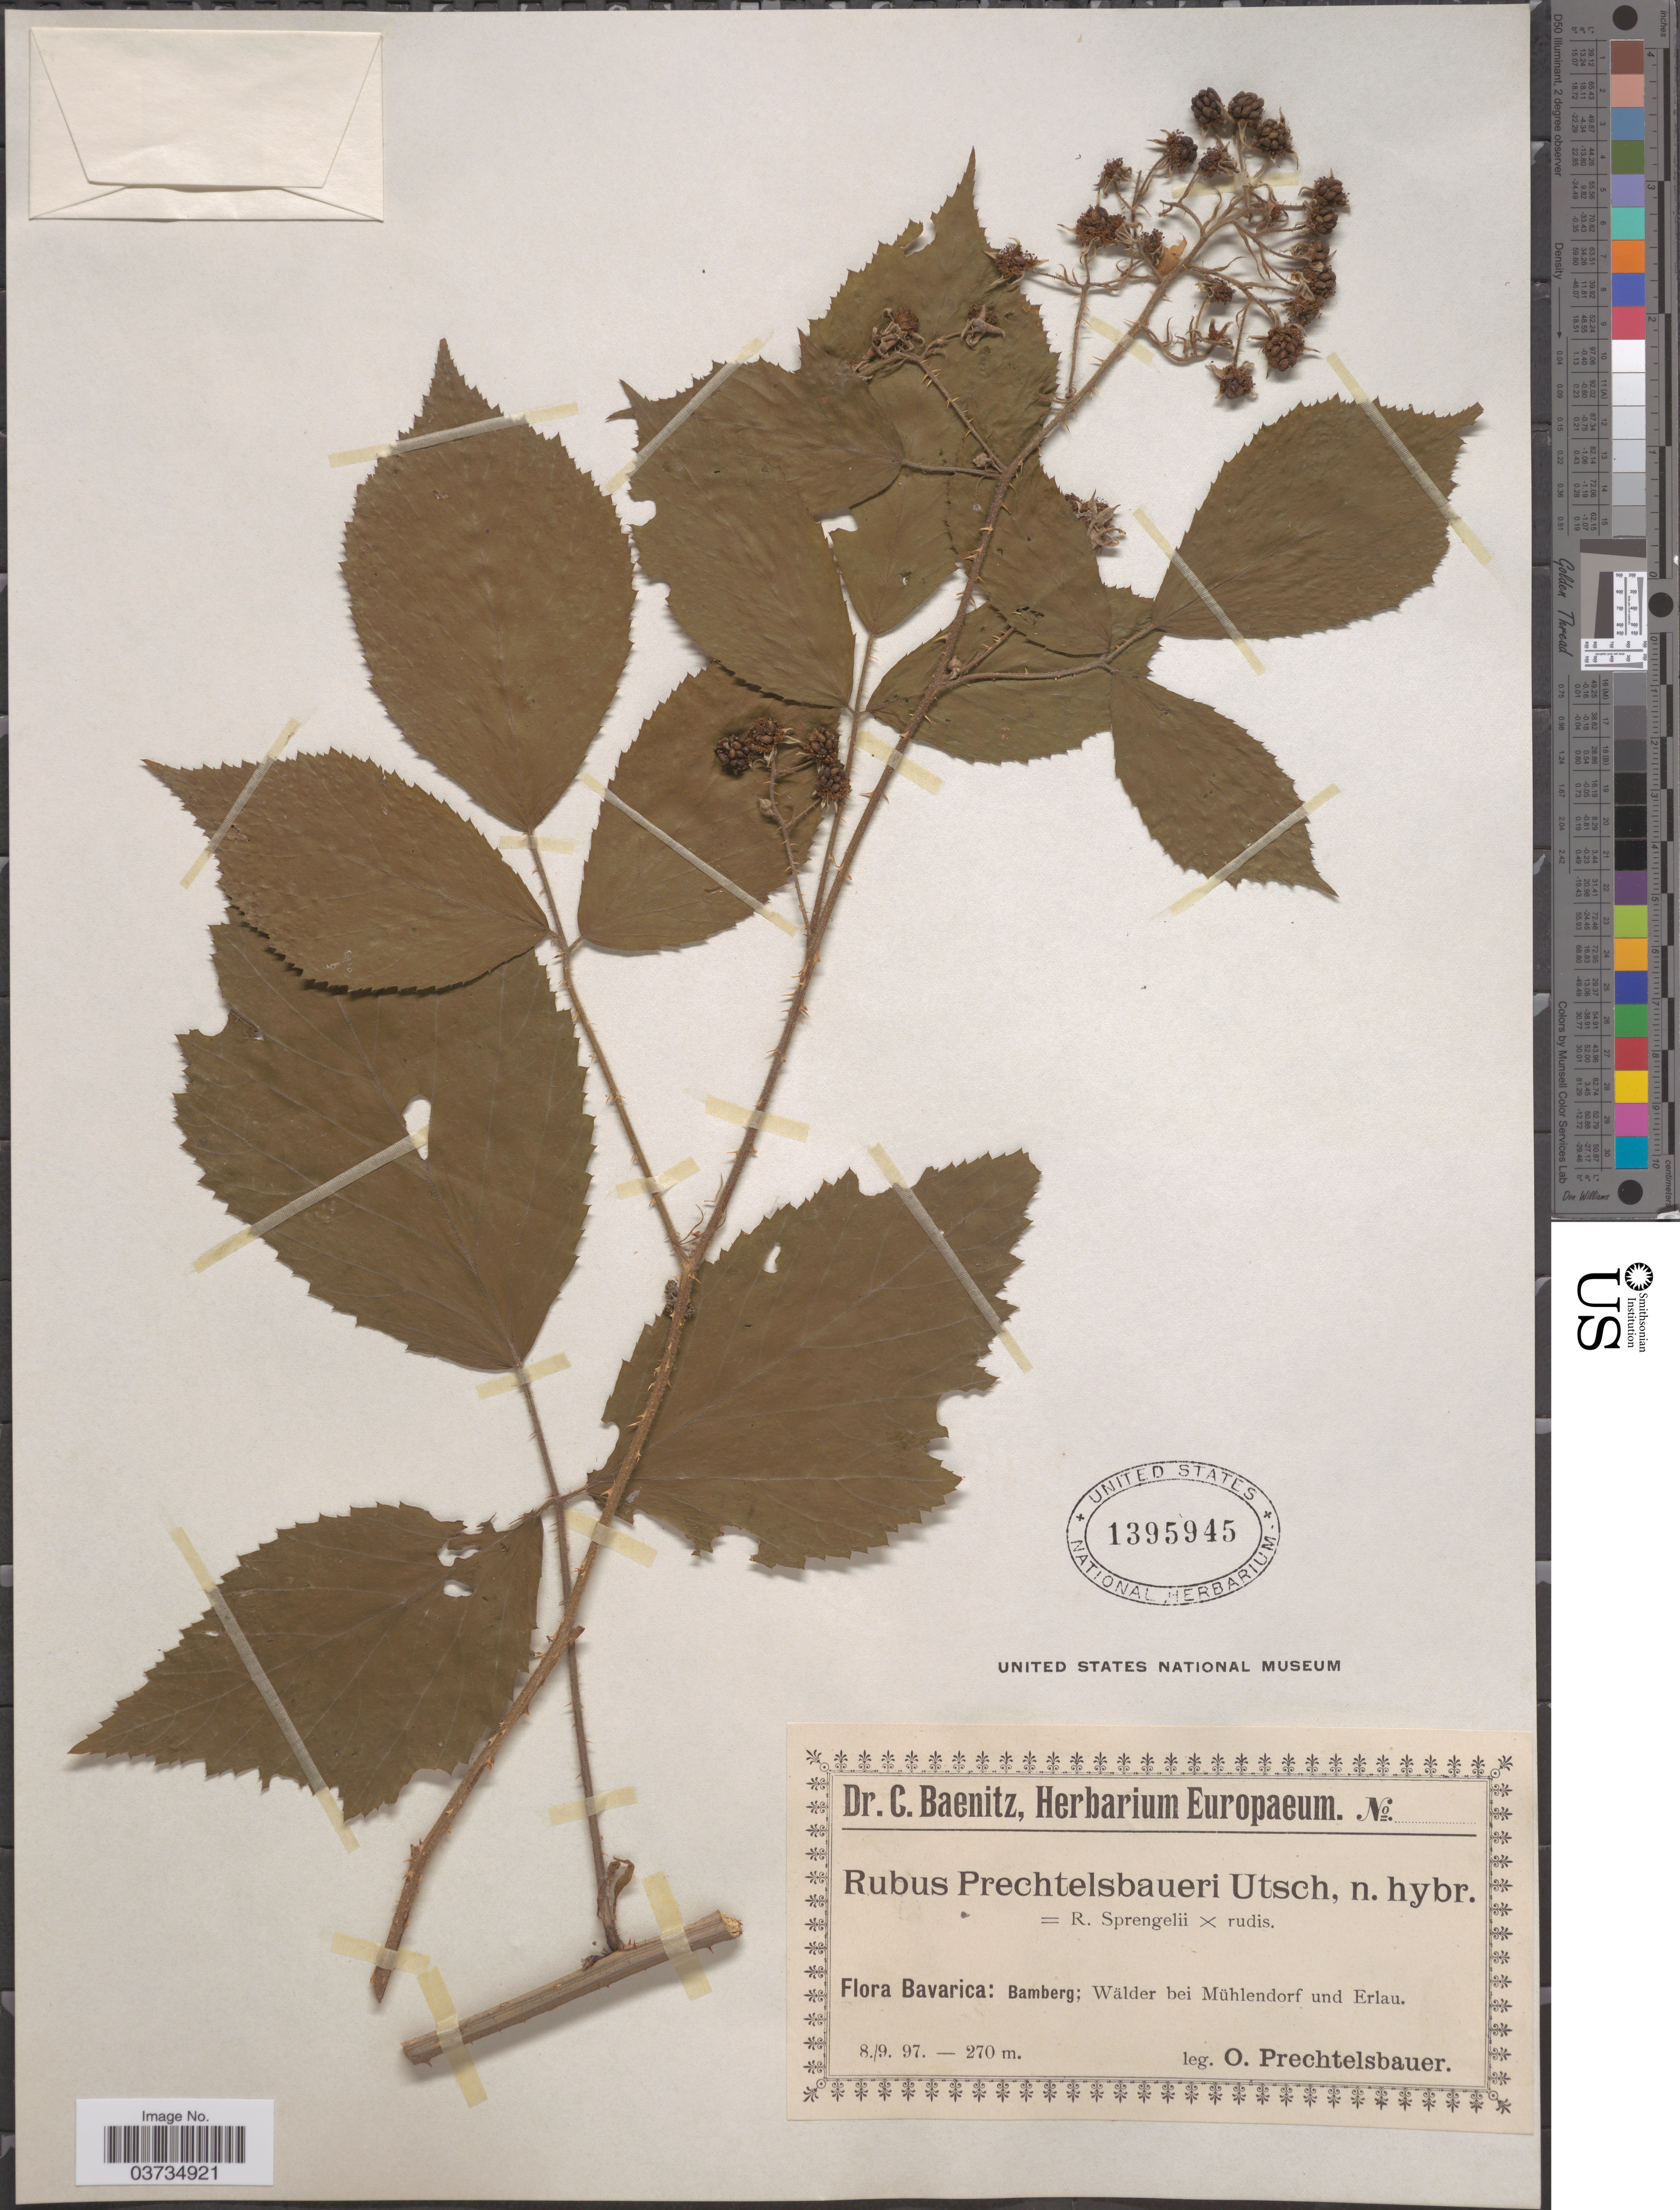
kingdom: Plantae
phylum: Tracheophyta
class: Magnoliopsida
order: Rosales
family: Rosaceae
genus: Rubus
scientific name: Rubus x prechtelsbaueri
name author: Utsch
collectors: O. Prechtelsbauer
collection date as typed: Transcribed d/m/y: 8/9/97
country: Germany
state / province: Bayern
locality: Bavarica: Bamberg; Wälder bei Mühlendorf und Erlau.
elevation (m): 270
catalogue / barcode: US 1395945